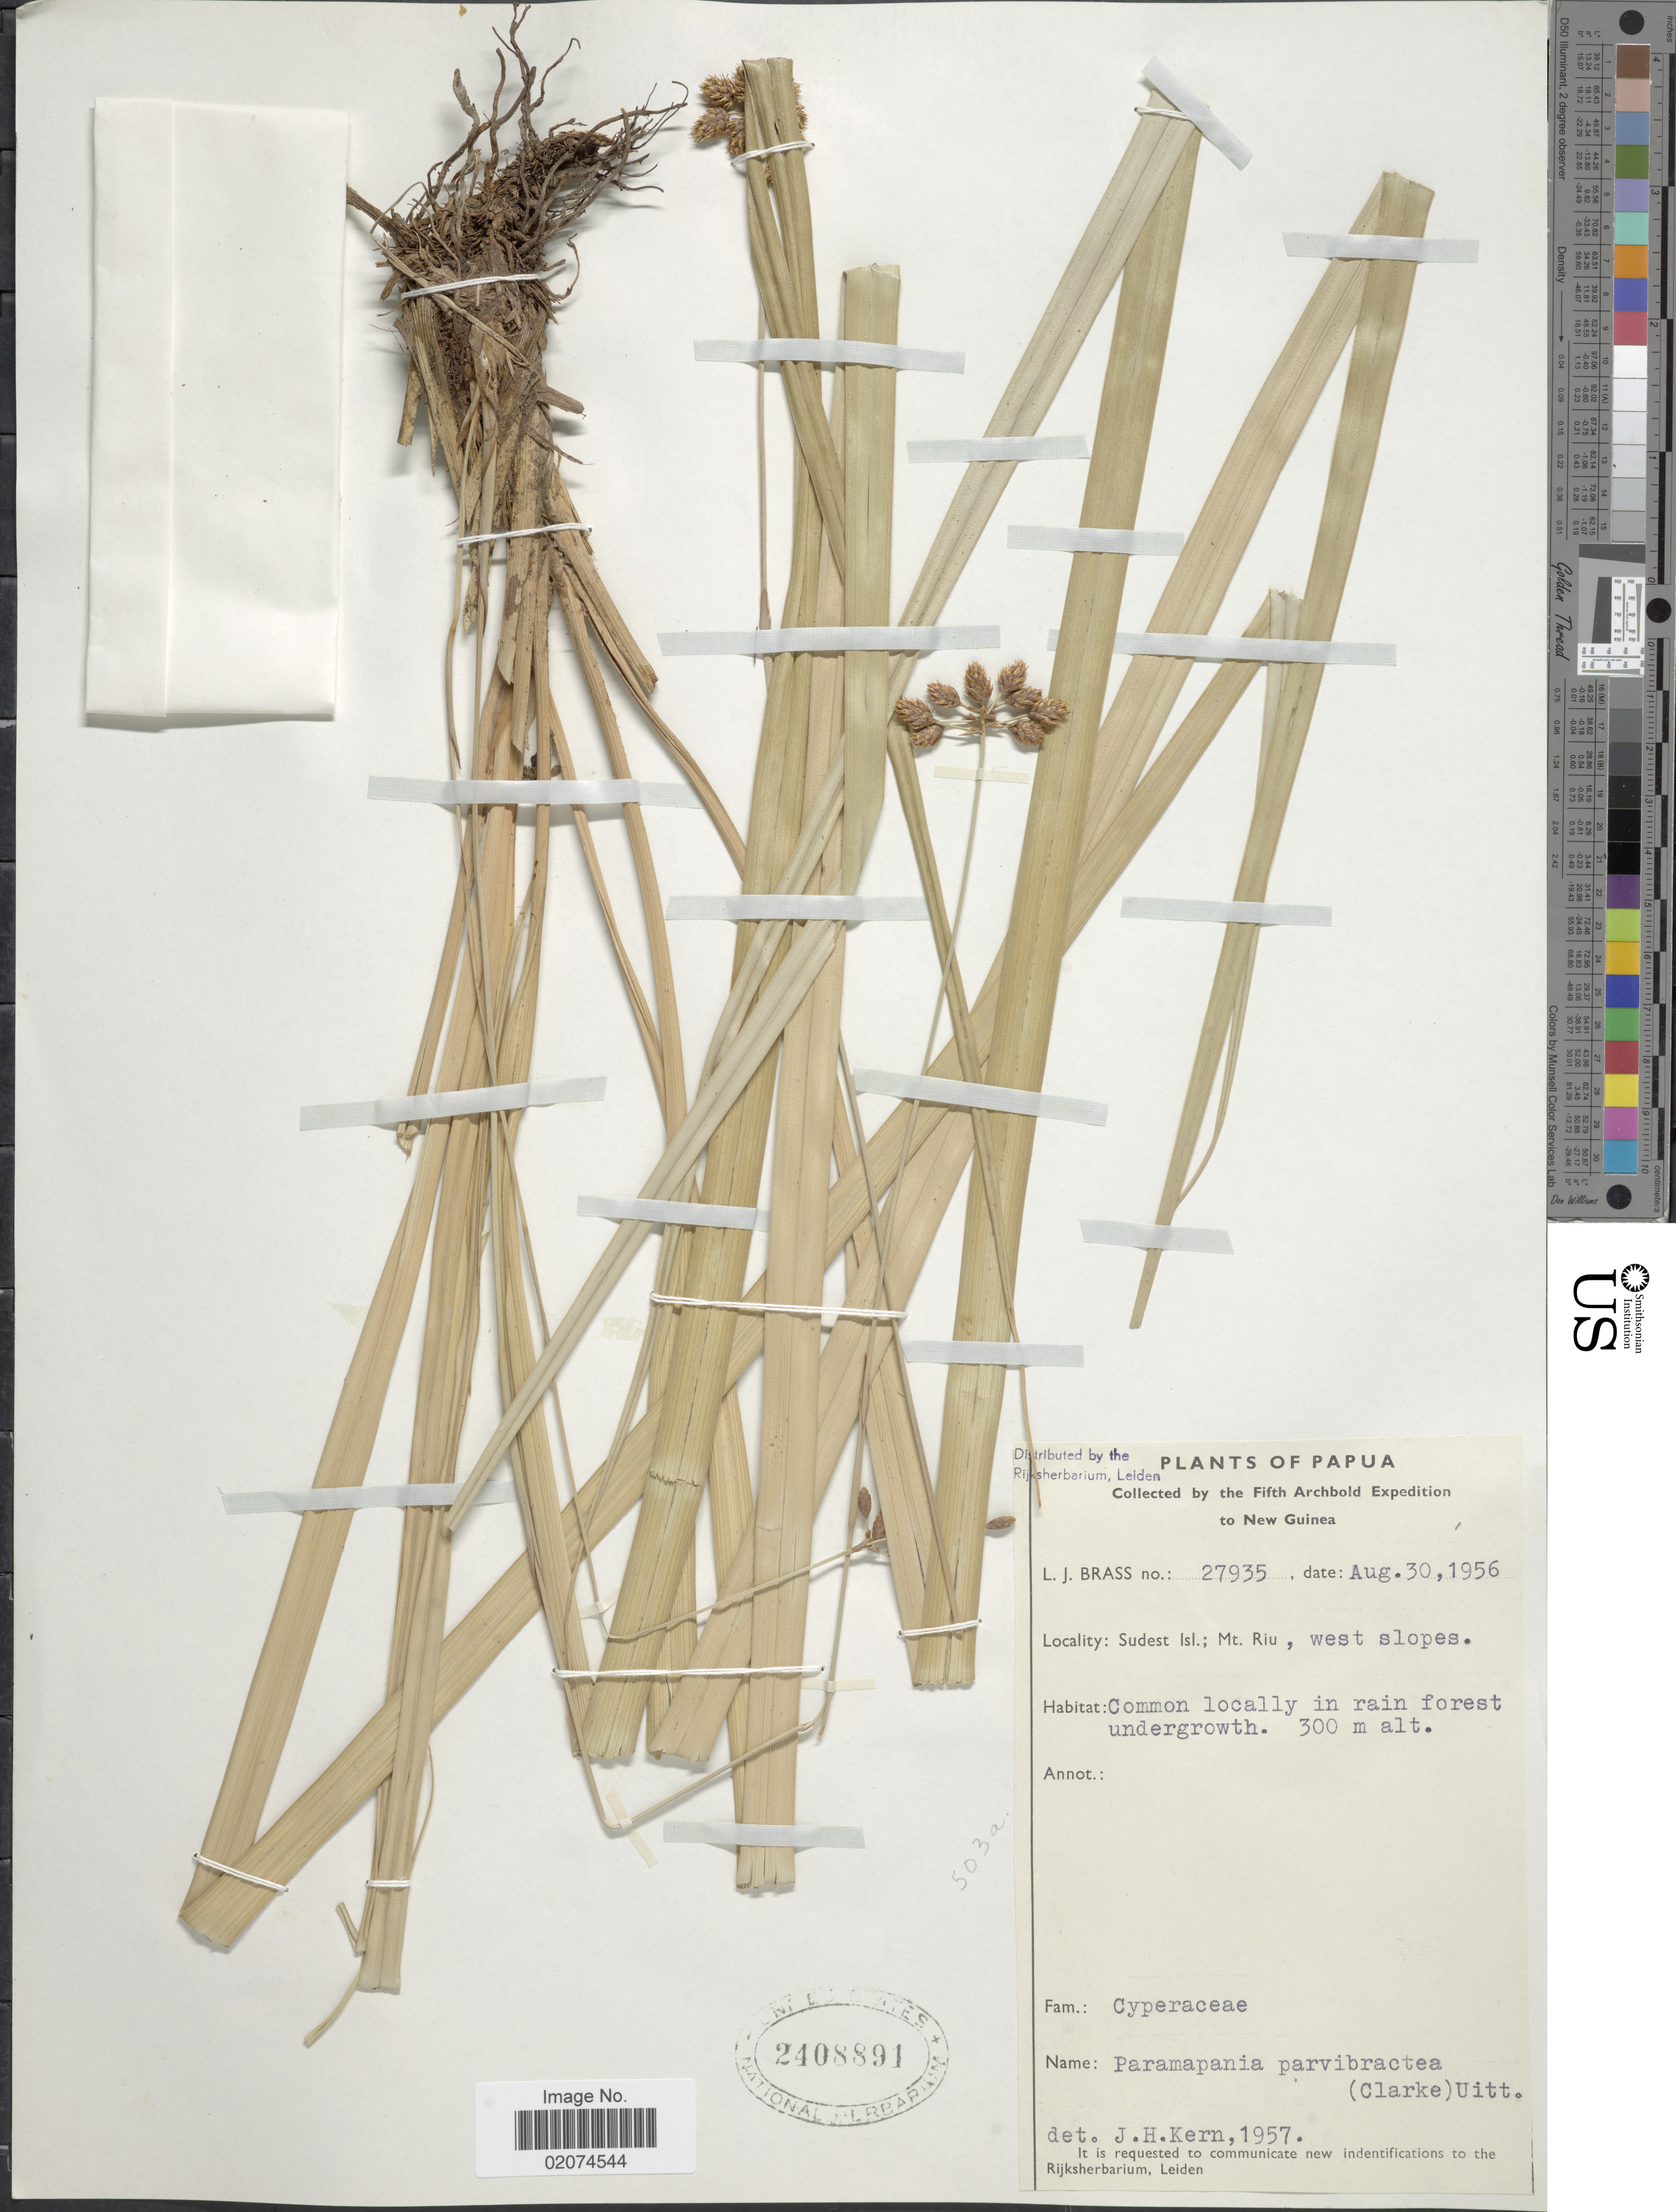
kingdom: Plantae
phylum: Tracheophyta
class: Liliopsida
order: Poales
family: Cyperaceae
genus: Paramapania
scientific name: Paramapania parvibractea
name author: (C.B. Clarke) Uittien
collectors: L. J. Brass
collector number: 27935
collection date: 1956-08-30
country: Papua New Guinea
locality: New Guinea, Papua. Sudest Isl., Mt. Riu. west slopes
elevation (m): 300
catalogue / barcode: US 2408891